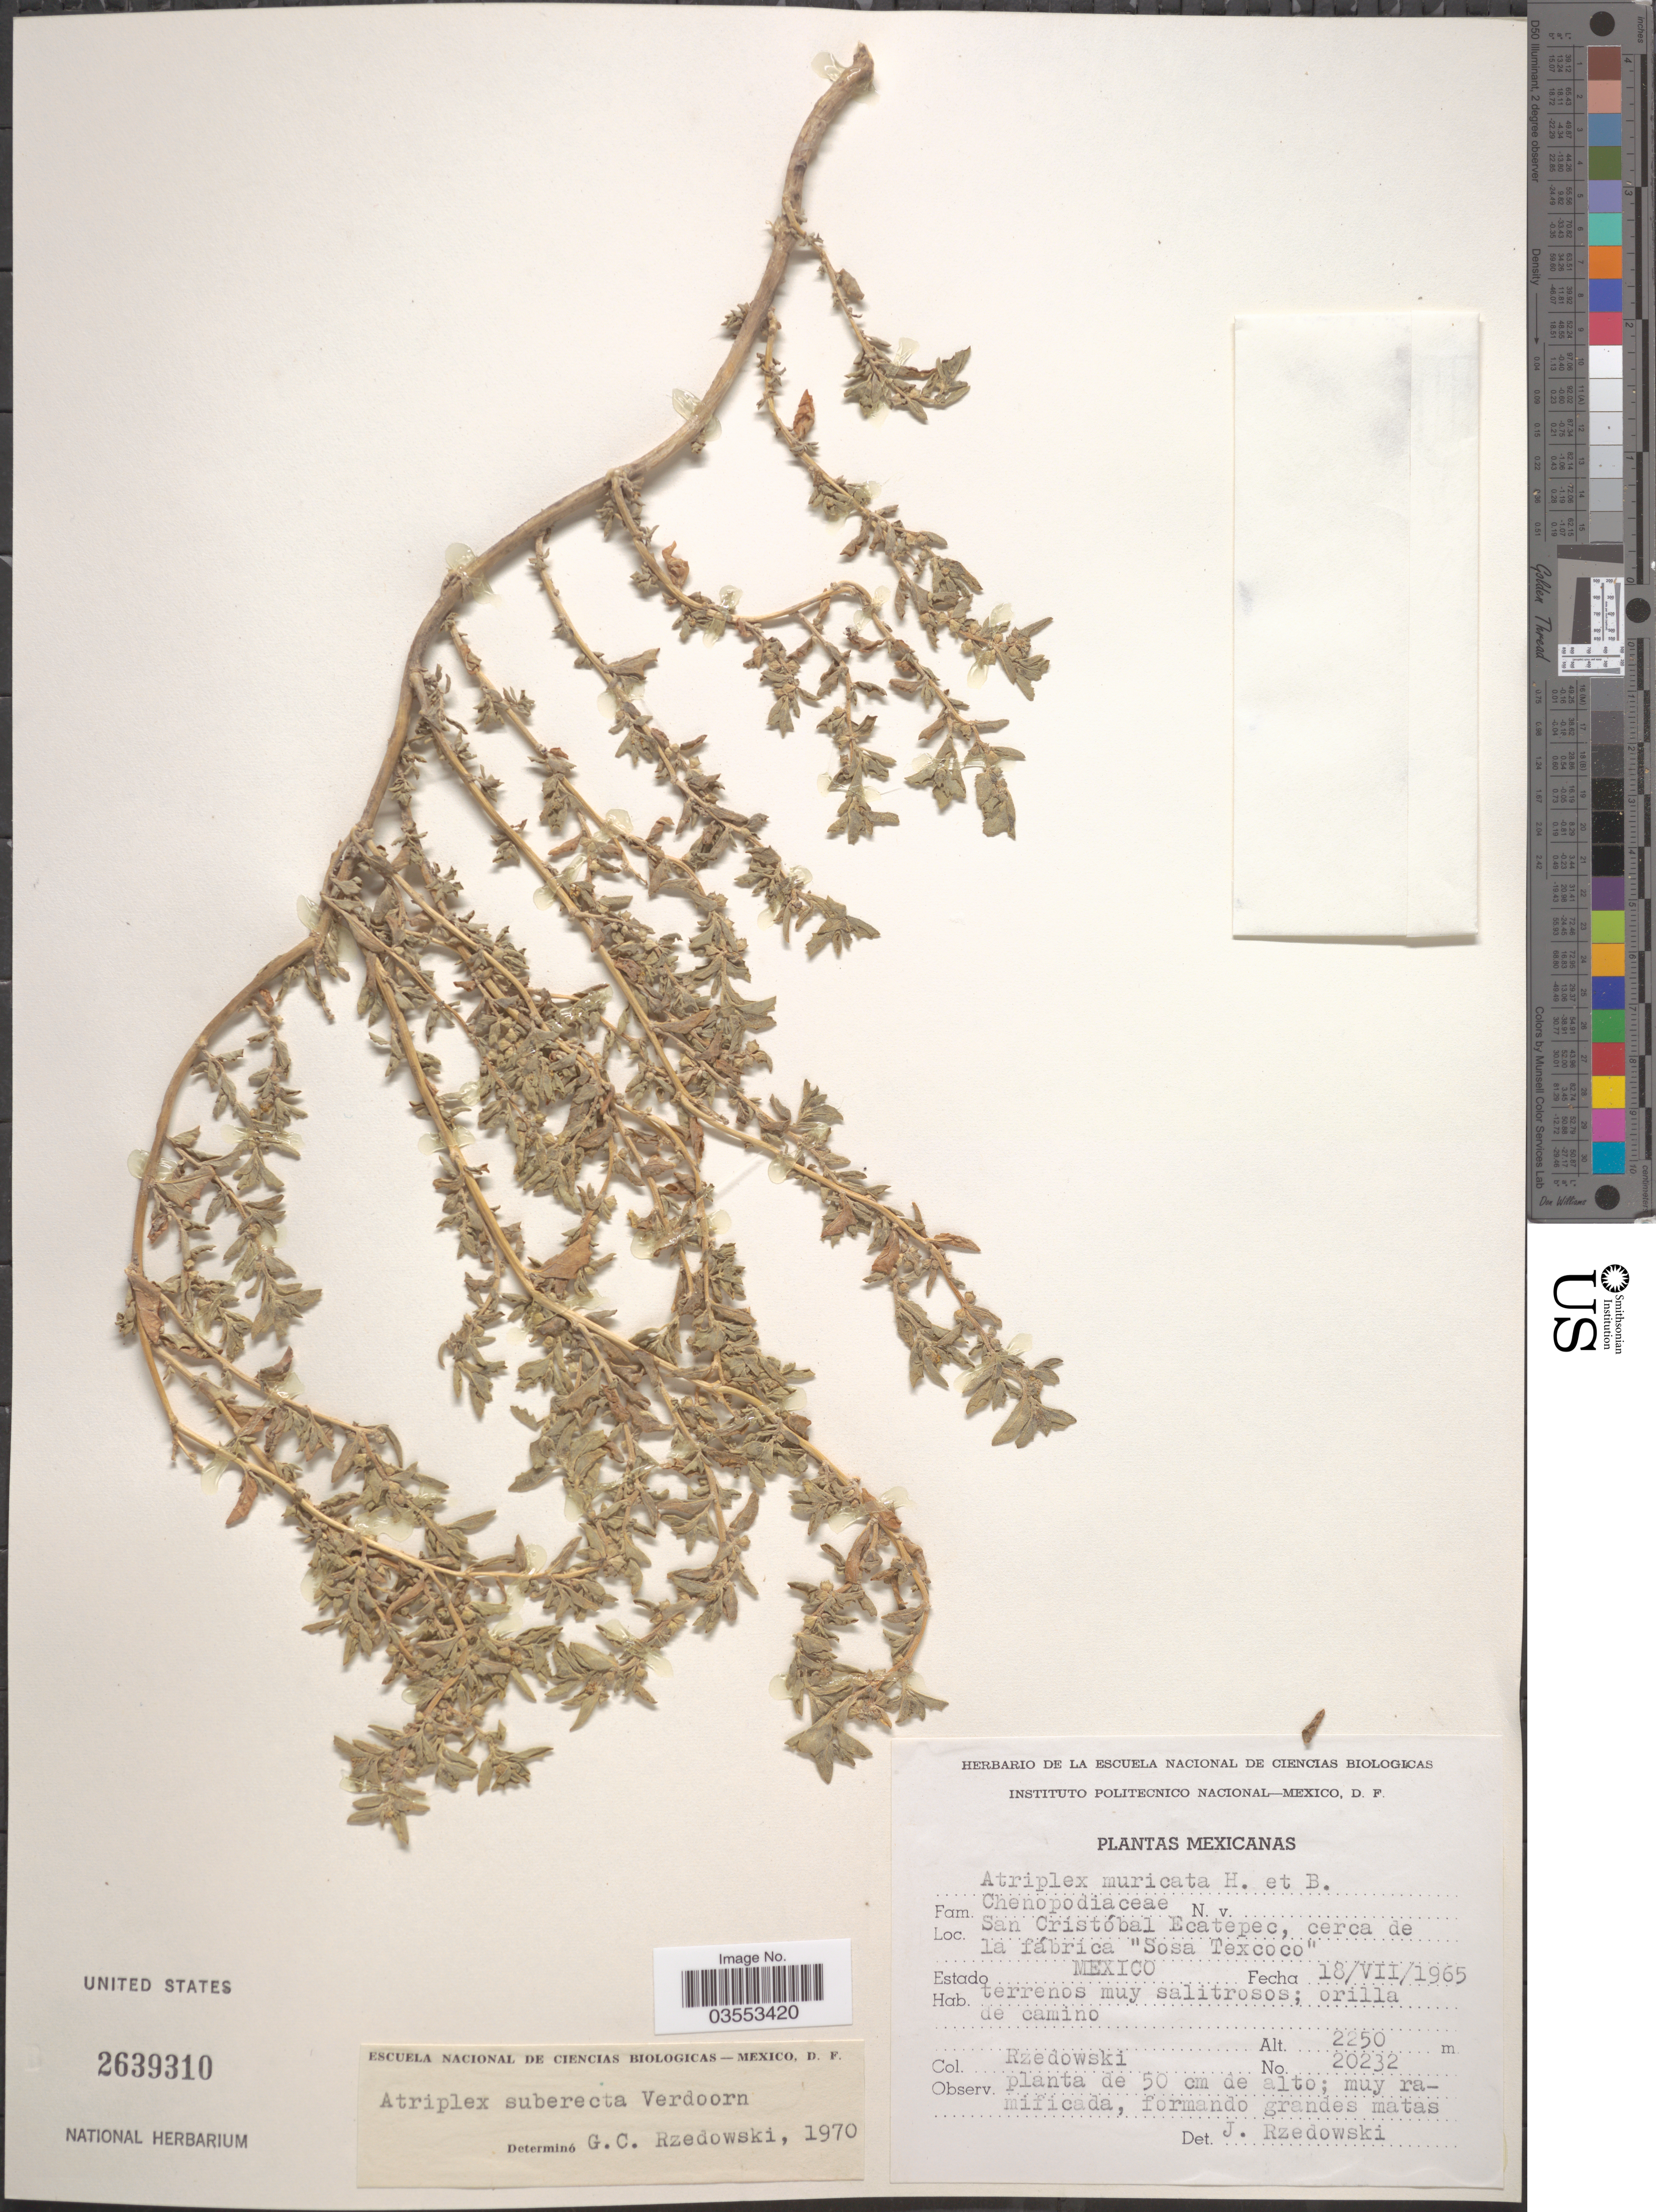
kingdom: Plantae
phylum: Tracheophyta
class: Magnoliopsida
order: Caryophyllales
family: Amaranthaceae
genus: Atriplex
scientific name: Atriplex suberecta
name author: Verd.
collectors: Rzedowski, --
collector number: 20232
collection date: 1965-07-18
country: Mexico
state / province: México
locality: San Cristóbal Ecatepec, cerca de la fábrica 'Sosa Texcoco'.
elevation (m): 2250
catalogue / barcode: US 2639310